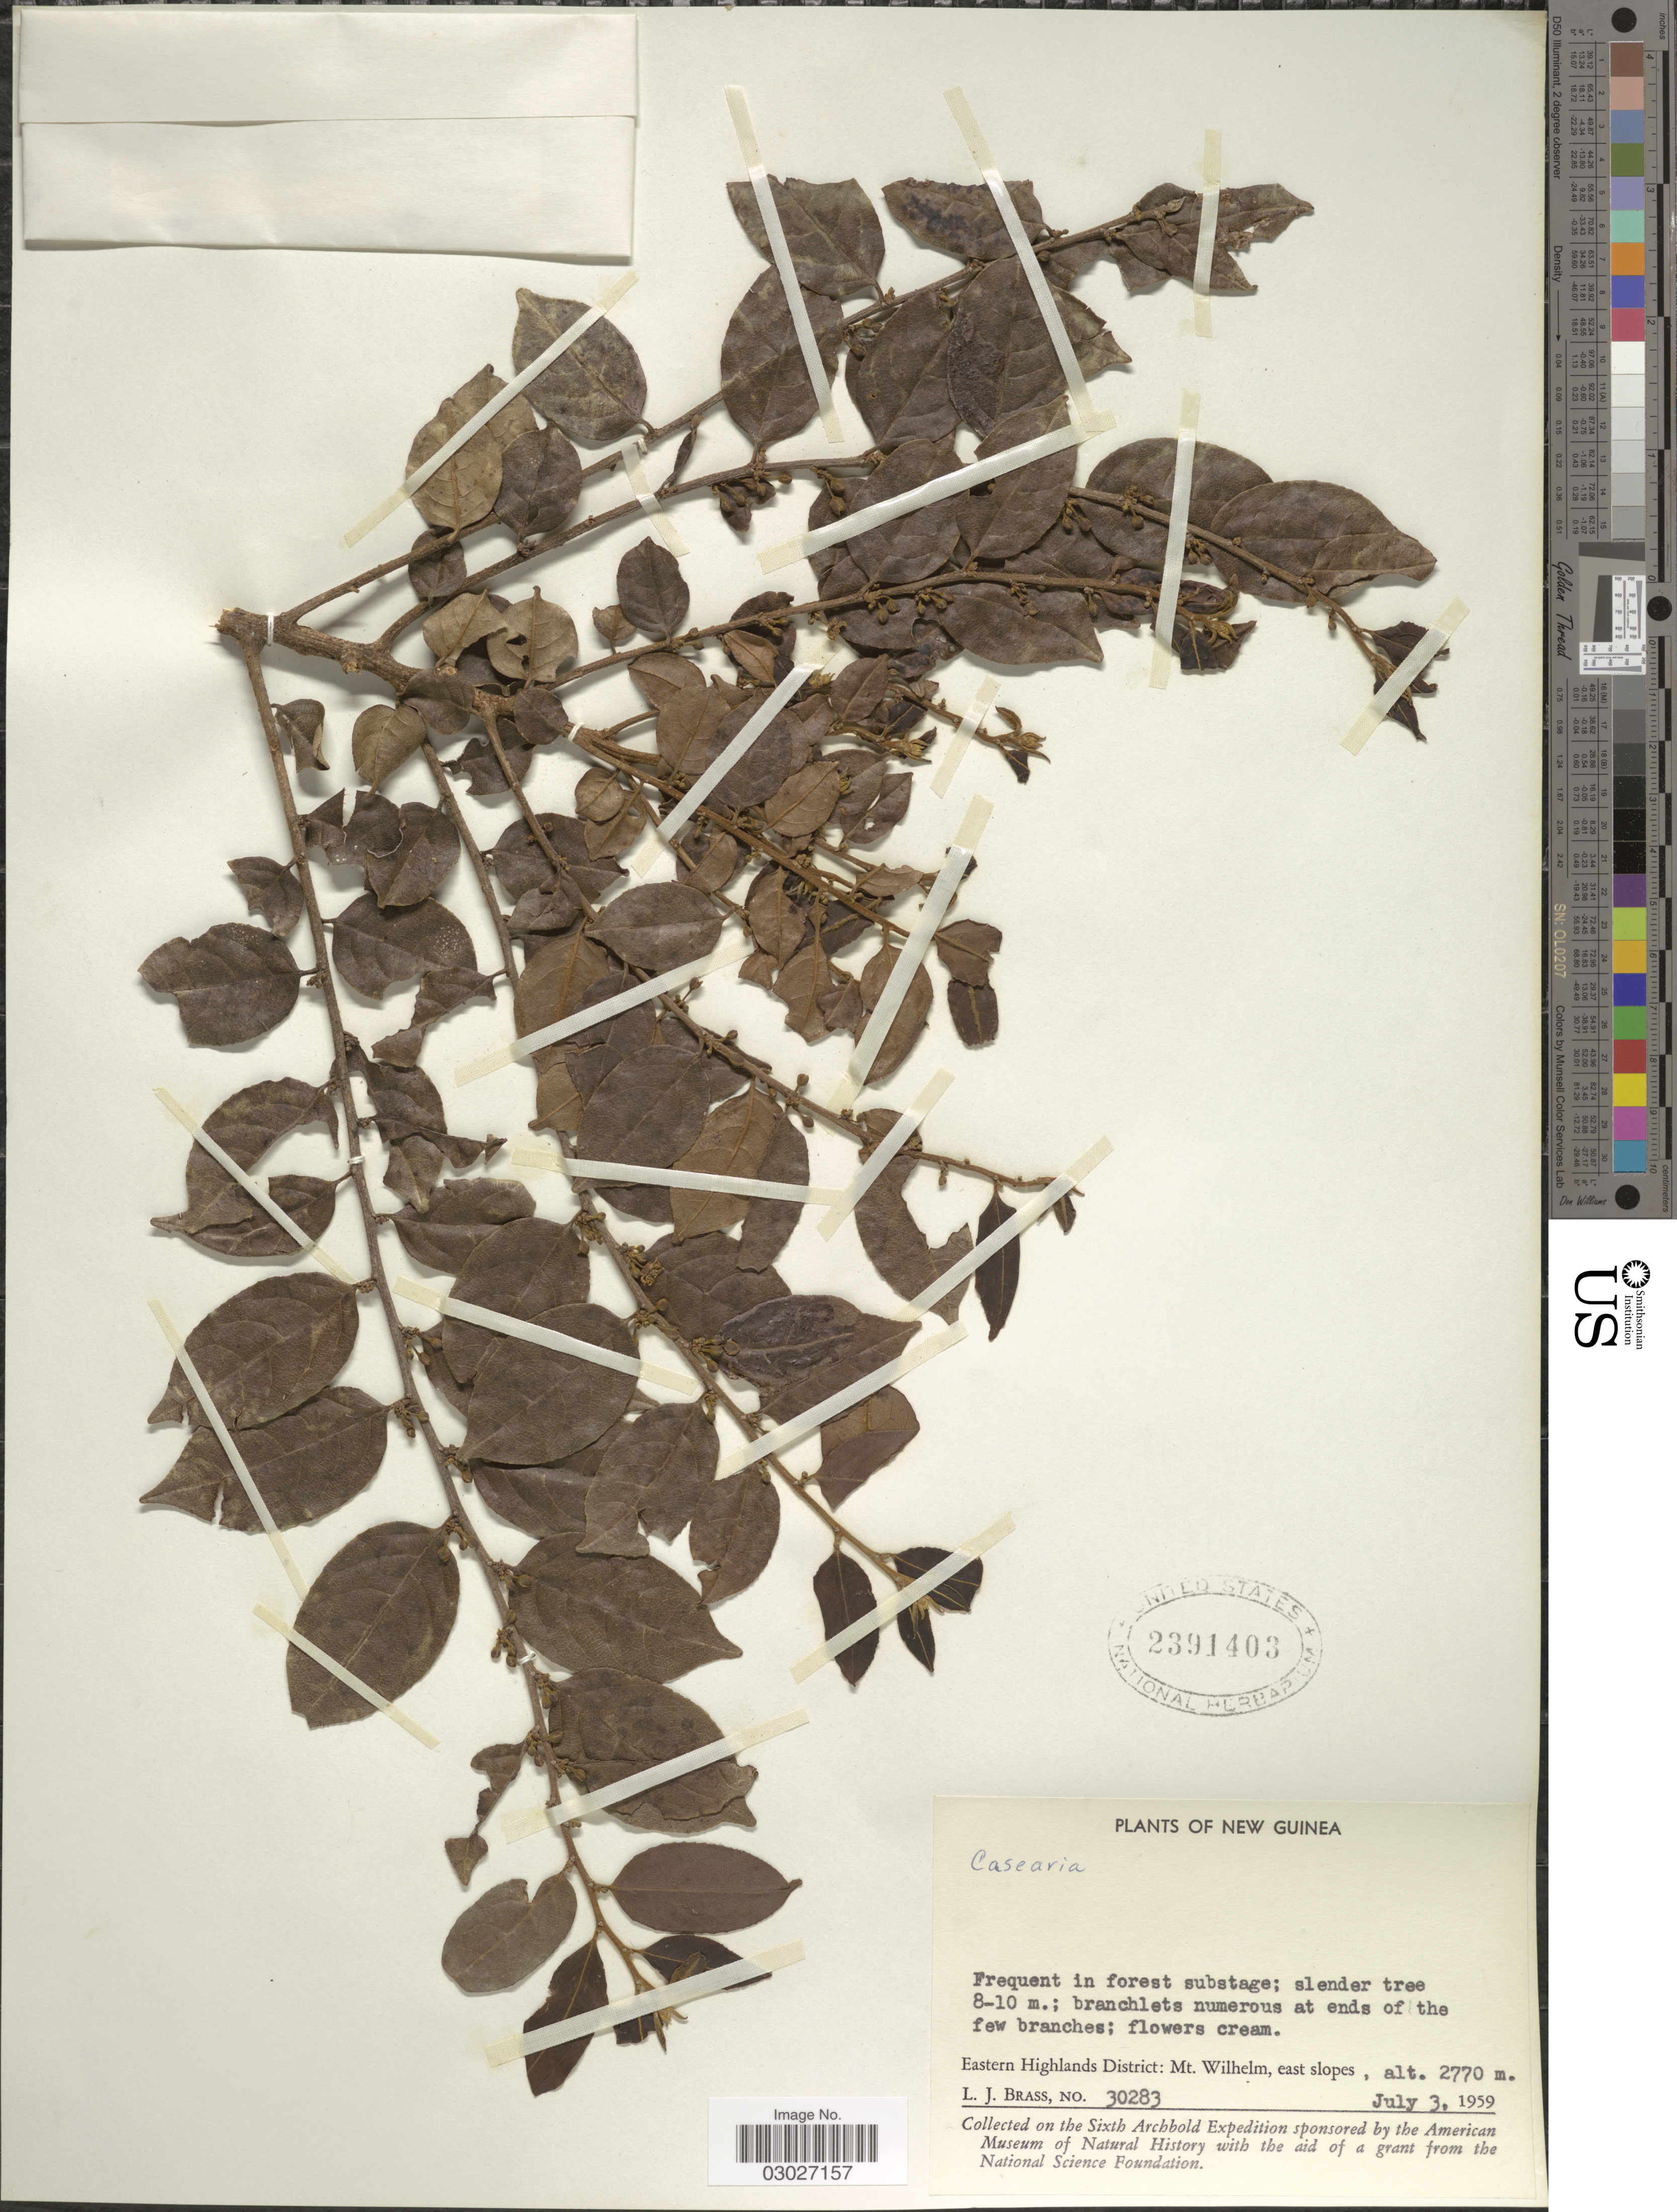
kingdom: Plantae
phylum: Tracheophyta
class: Magnoliopsida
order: Malpighiales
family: Salicaceae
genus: Casearia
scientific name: Casearia sp.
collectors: L. J. Brass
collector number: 30283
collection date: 1959-07-03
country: Papua New Guinea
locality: New Guinea. Eastern Highlands District: Mt. Wilhelm, east slopes.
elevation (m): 2770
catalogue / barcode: US 2391403